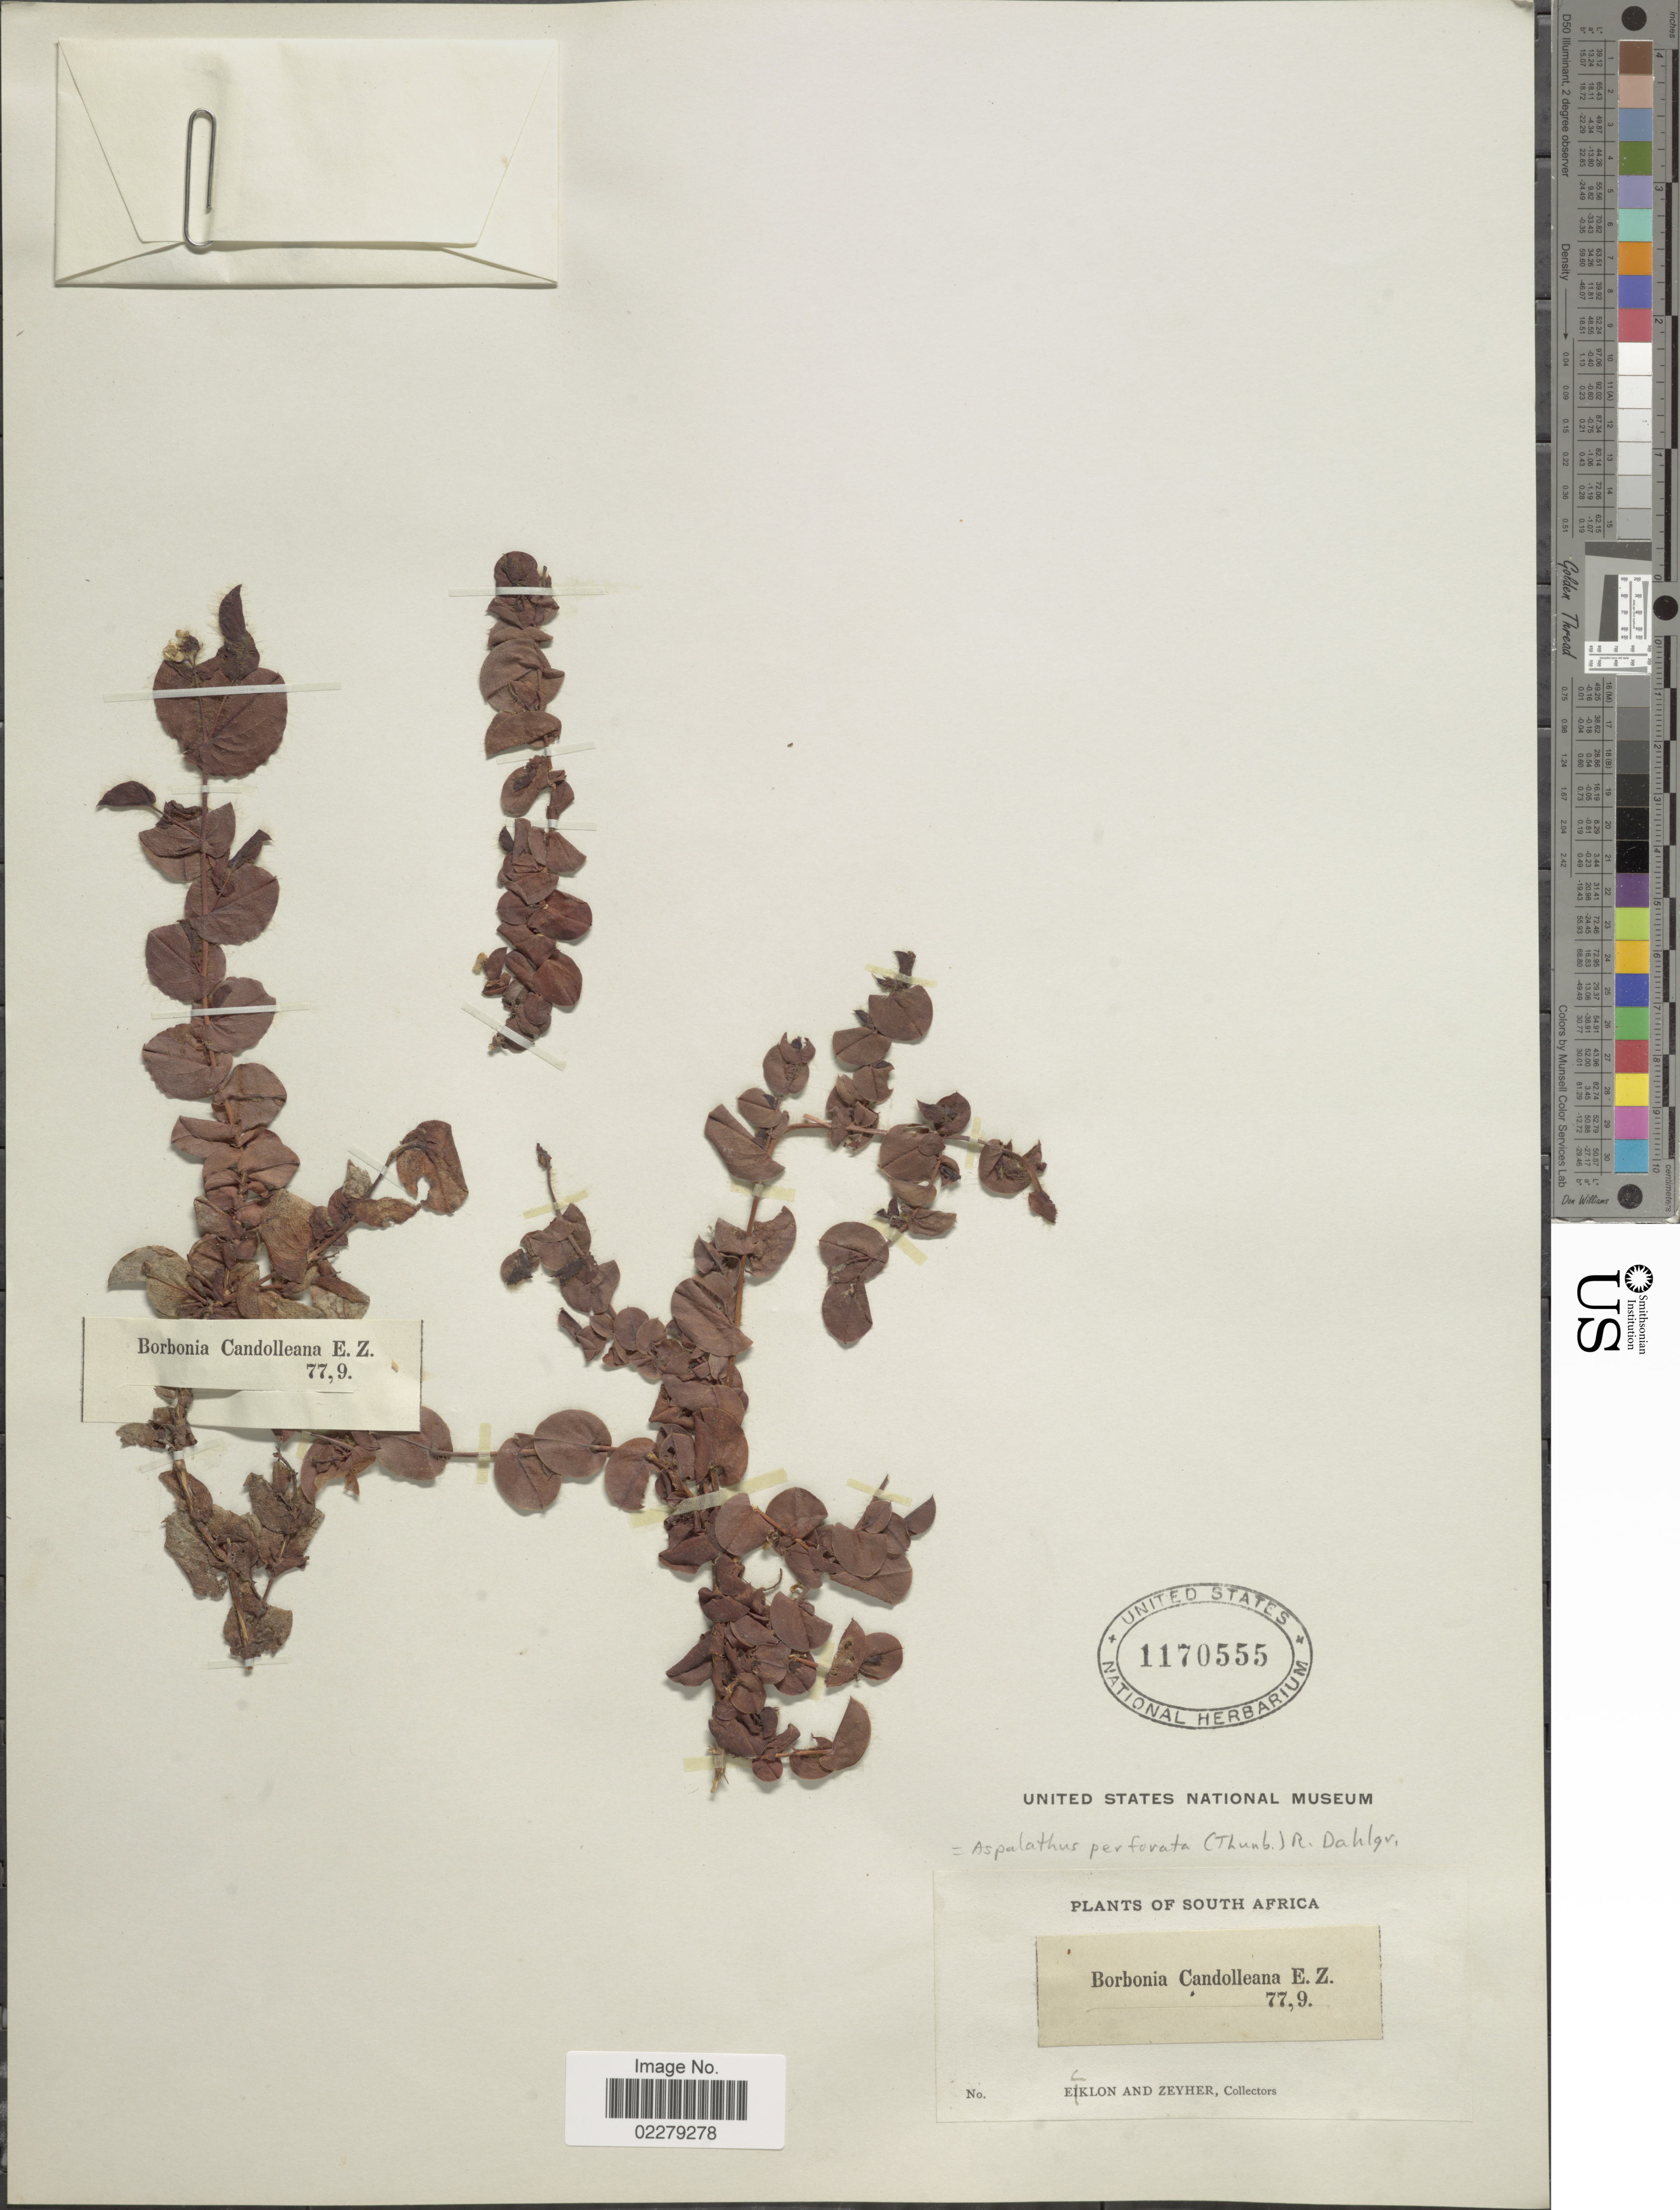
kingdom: Plantae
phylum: Tracheophyta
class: Magnoliopsida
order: Fabales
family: Fabaceae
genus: Aspalathus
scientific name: Aspalathus perforata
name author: (Thunb.) R. Dahlgren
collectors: -. Ecklon & -. Zeyher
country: South Africa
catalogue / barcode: US 1170555